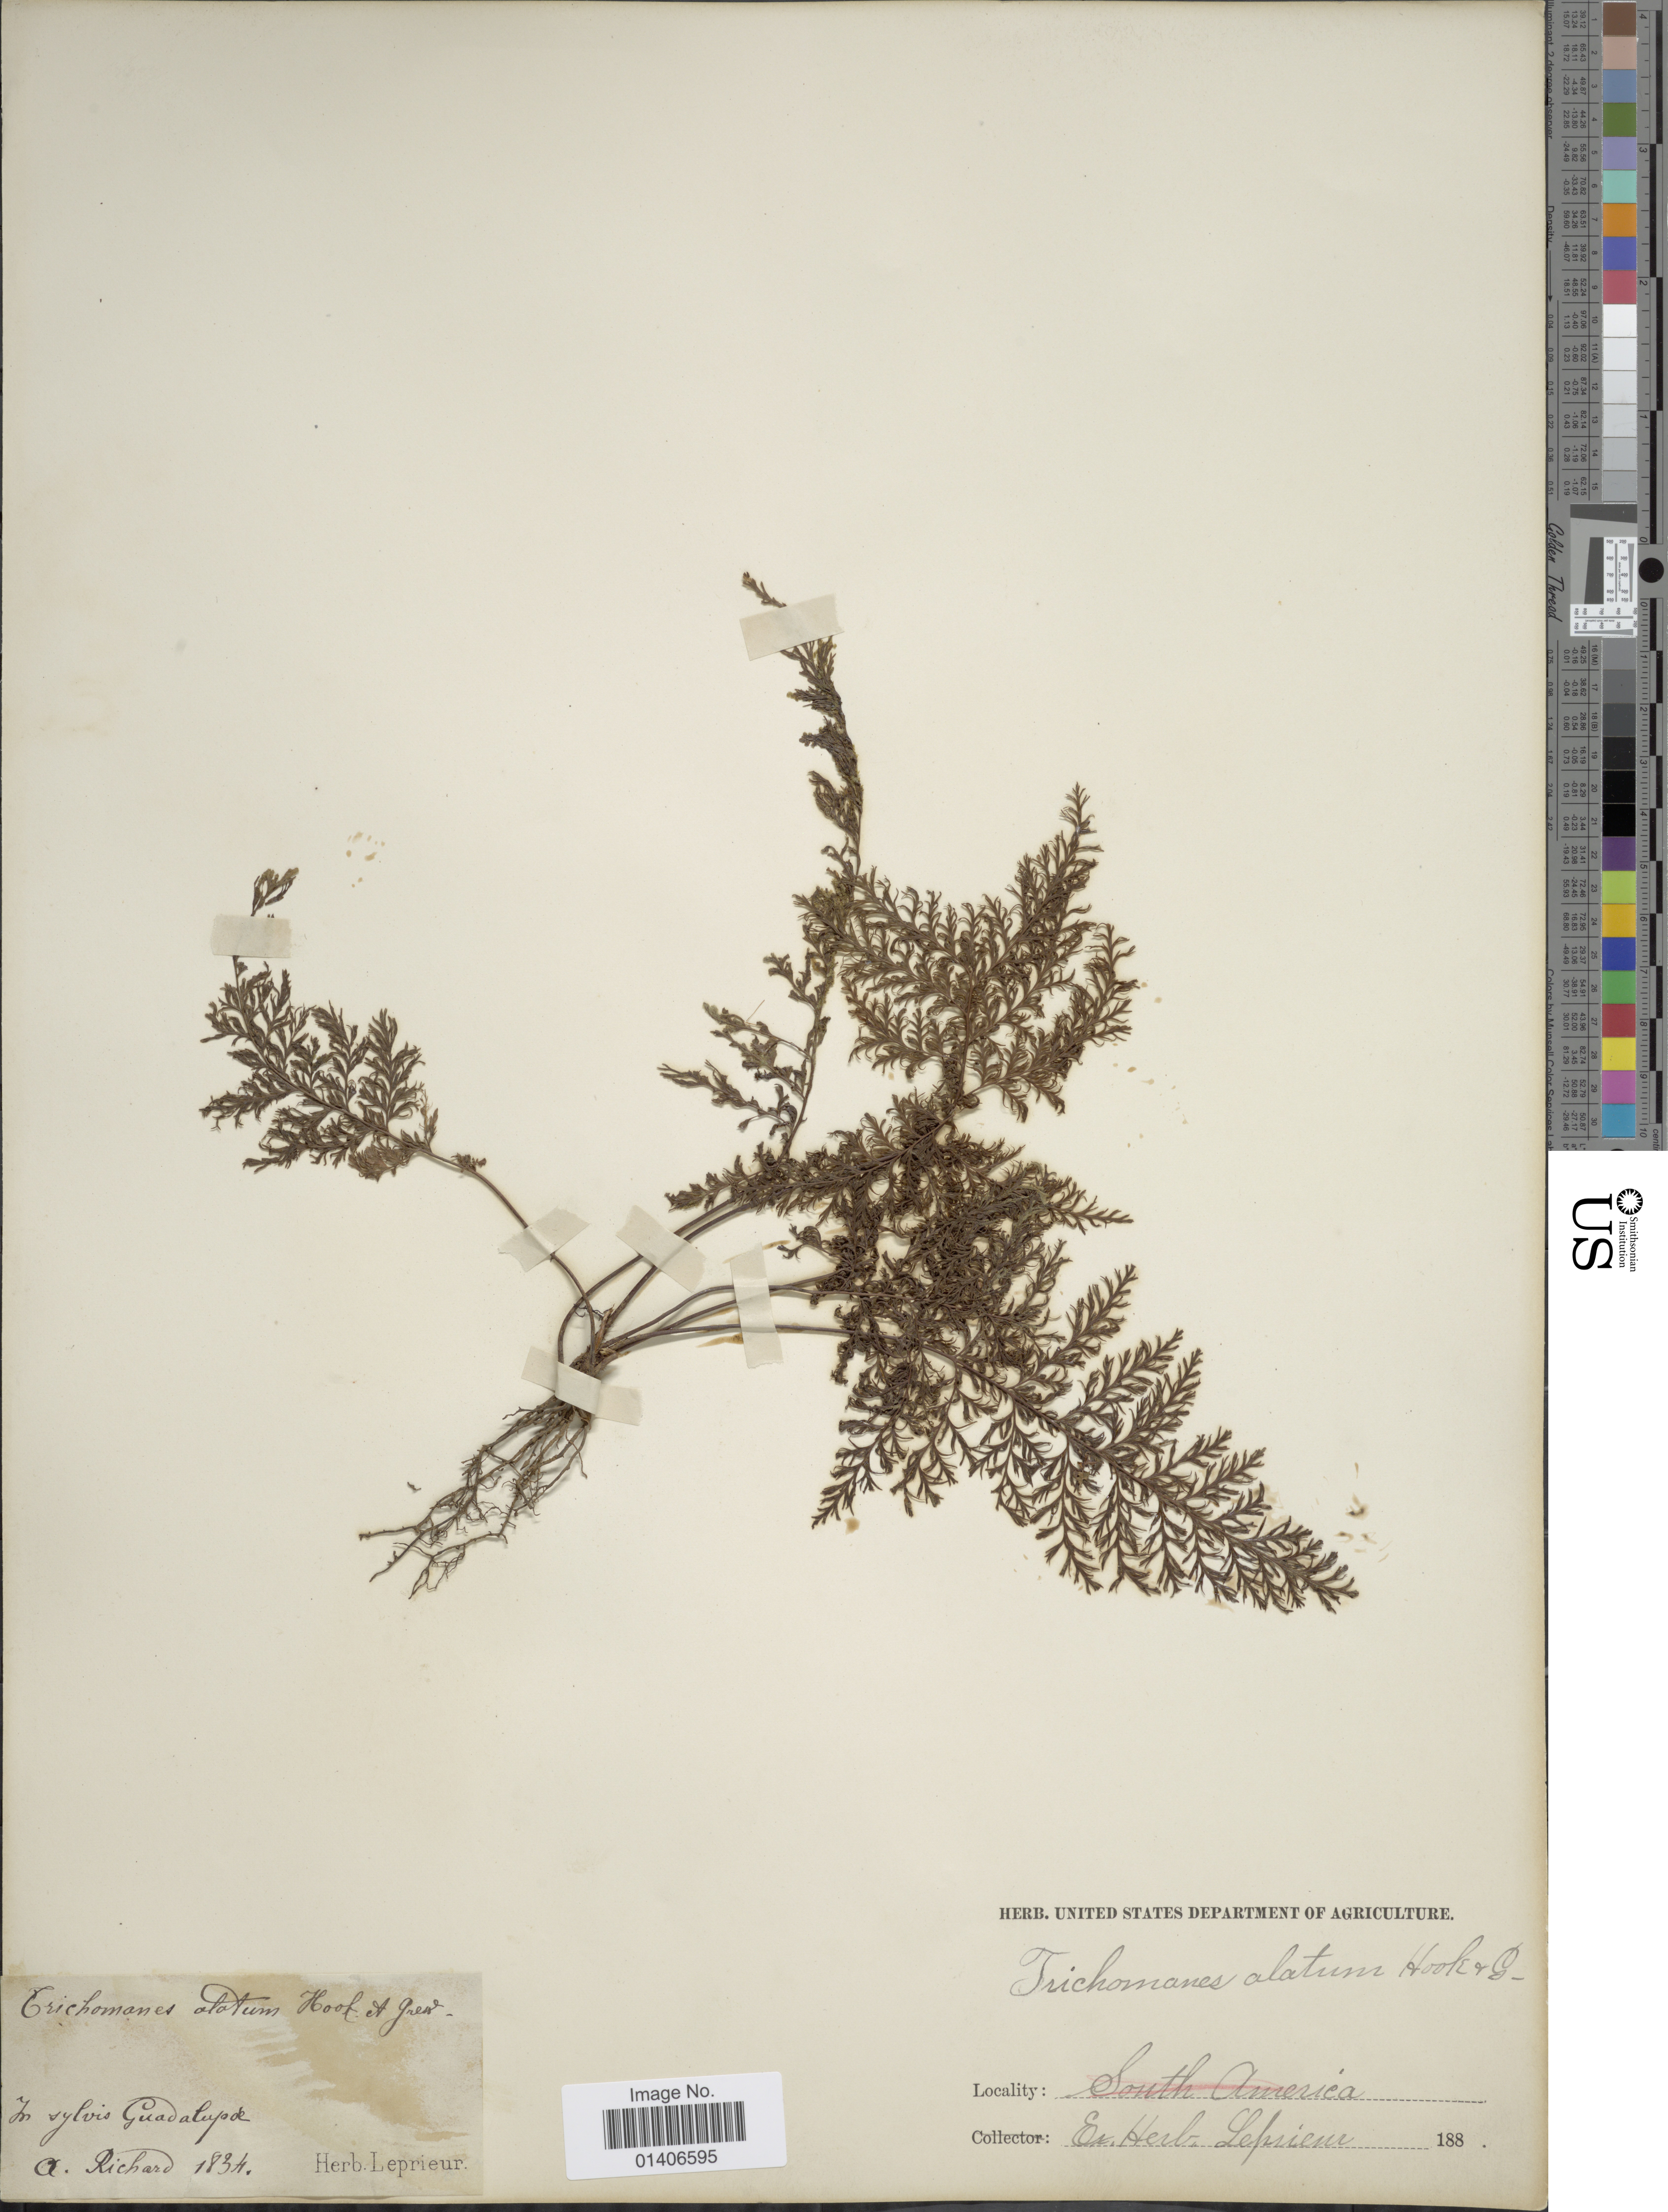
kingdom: Plantae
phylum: Tracheophyta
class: Polypodiopsida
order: Hymenophyllales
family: Hymenophyllaceae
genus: Abrodictyum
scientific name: Abrodictyum rigidum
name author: (Sw.) Ebihara & Dubuisson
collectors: A. Richard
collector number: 1834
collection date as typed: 188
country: Guadeloupe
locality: In sylvis Guadalupde [interpreted]